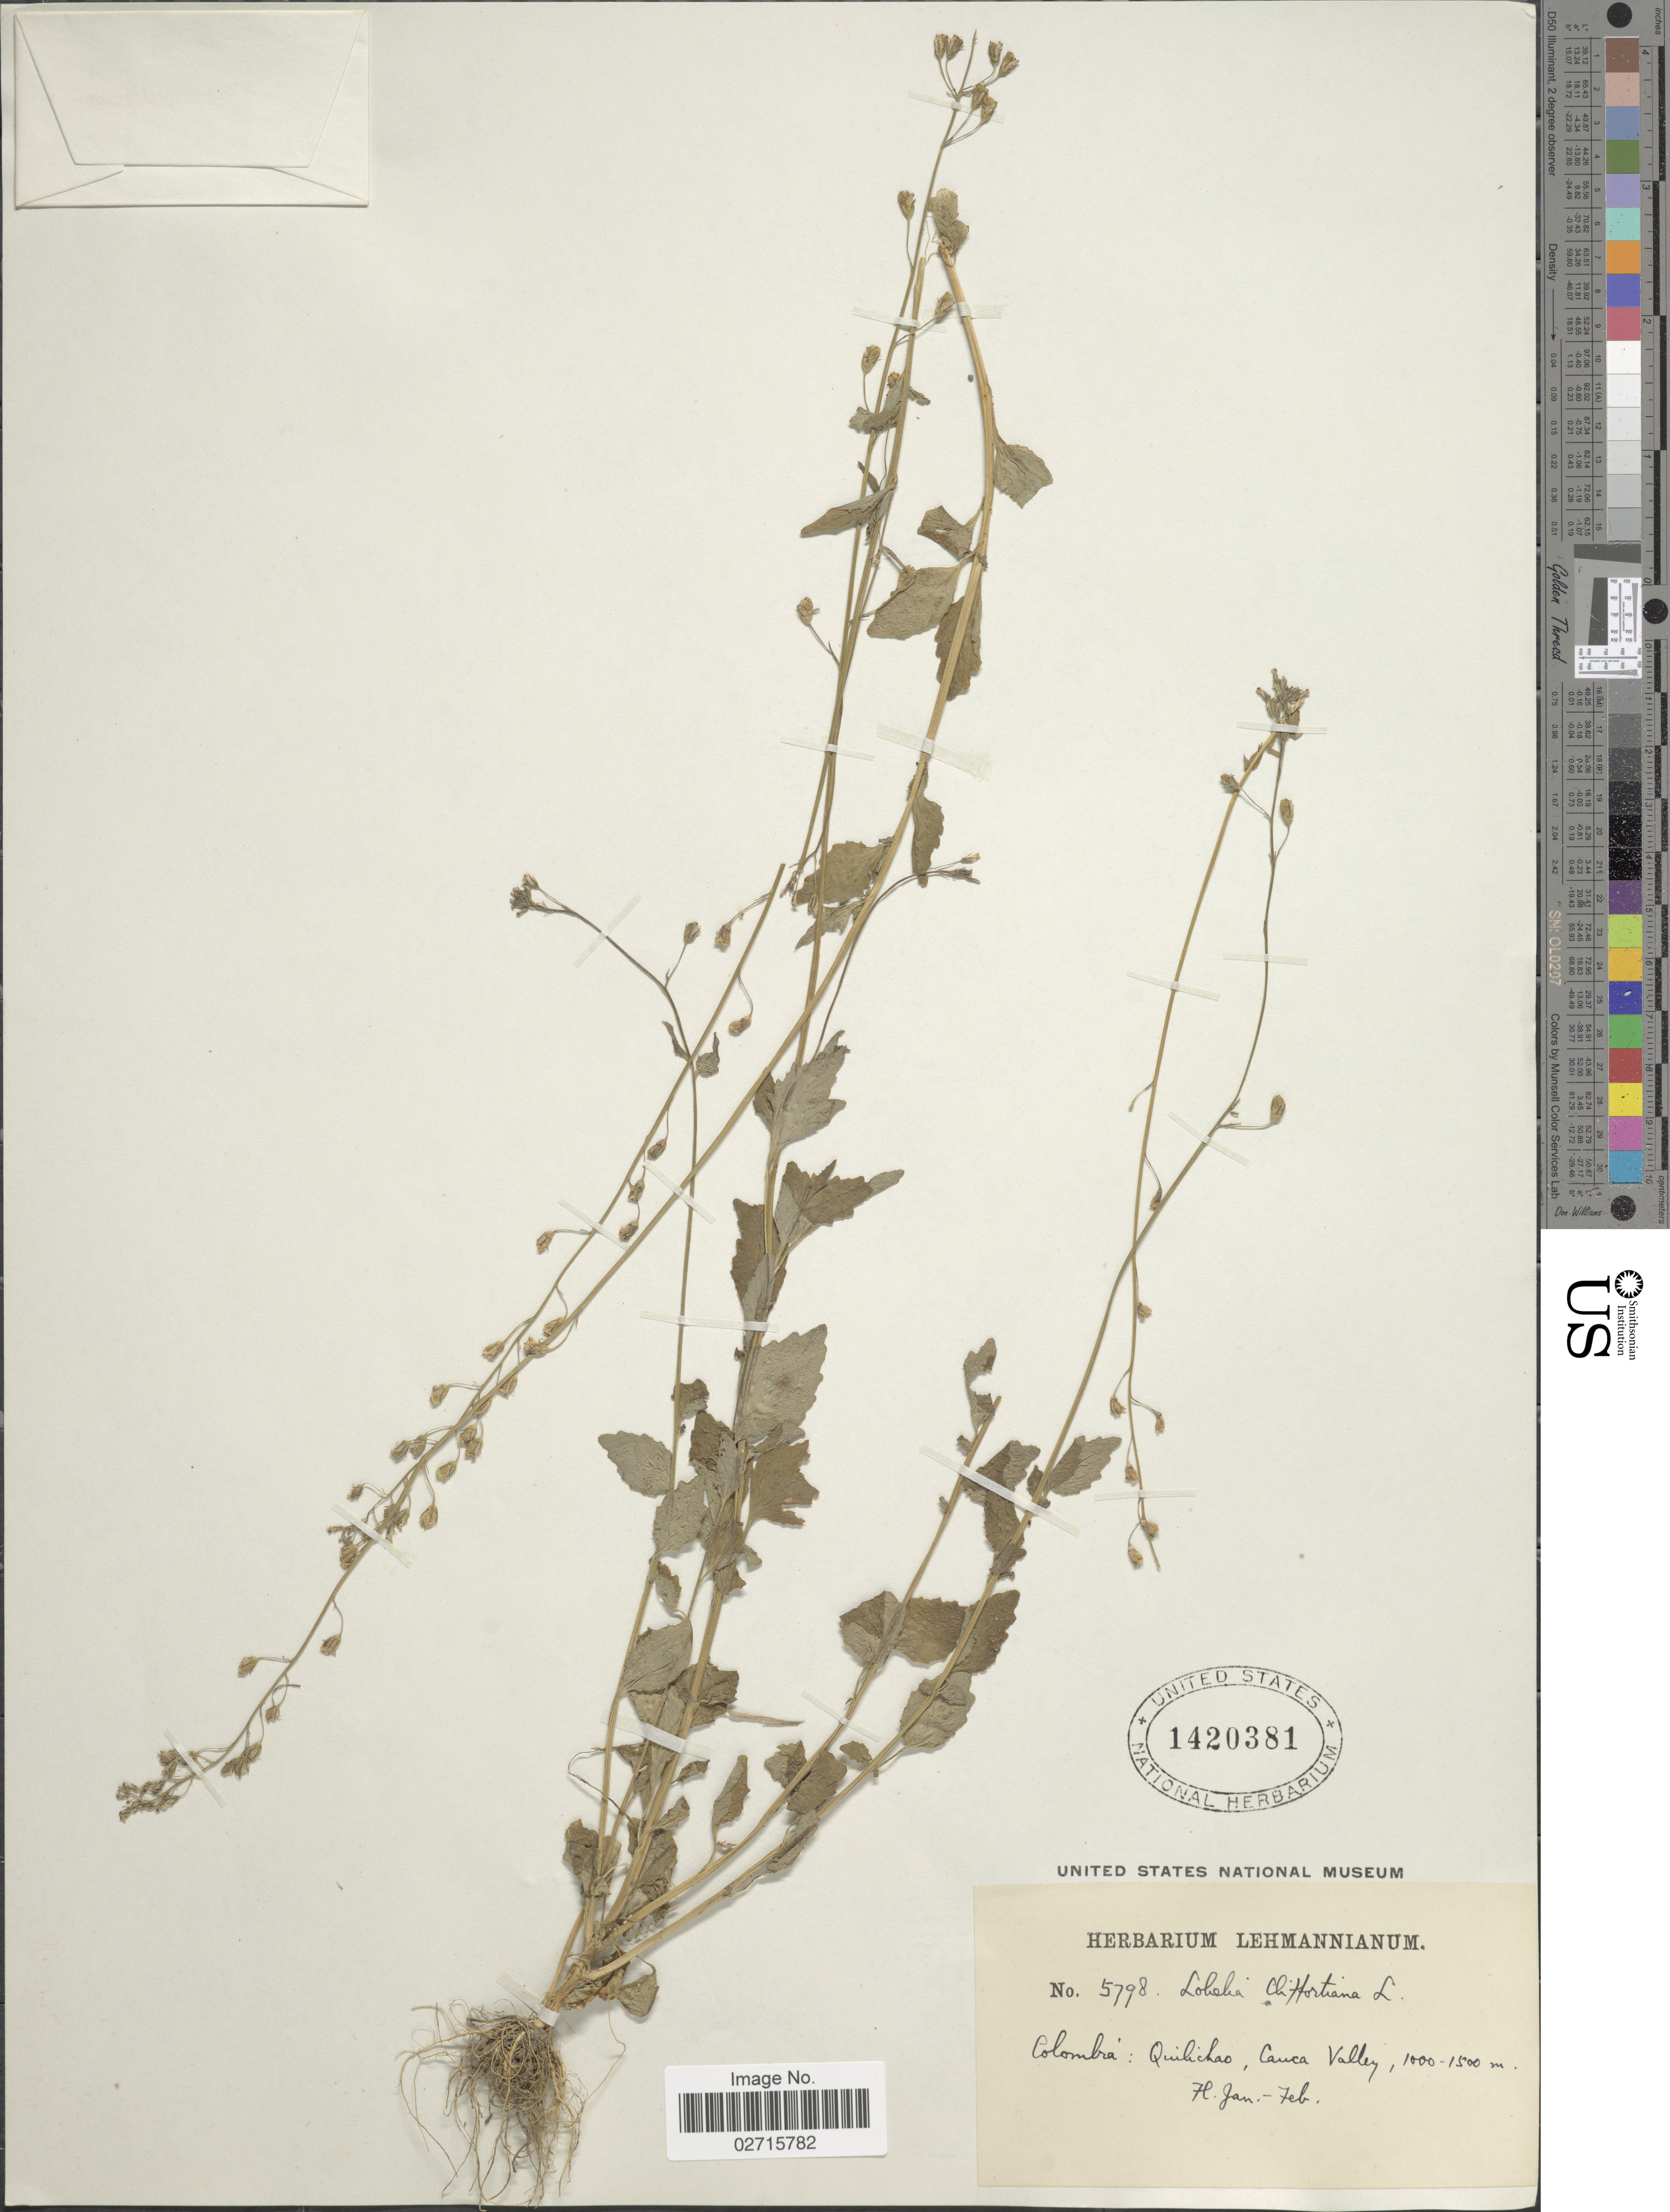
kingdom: Plantae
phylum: Tracheophyta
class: Magnoliopsida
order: Asterales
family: Campanulaceae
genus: Lobelia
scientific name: Lobelia xalapensis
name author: Kunth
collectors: ex herb. Lehmannianum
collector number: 5798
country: Colombia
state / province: Cauca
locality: Quilichao, Cauca Valley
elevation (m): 1000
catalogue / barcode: US 1420381